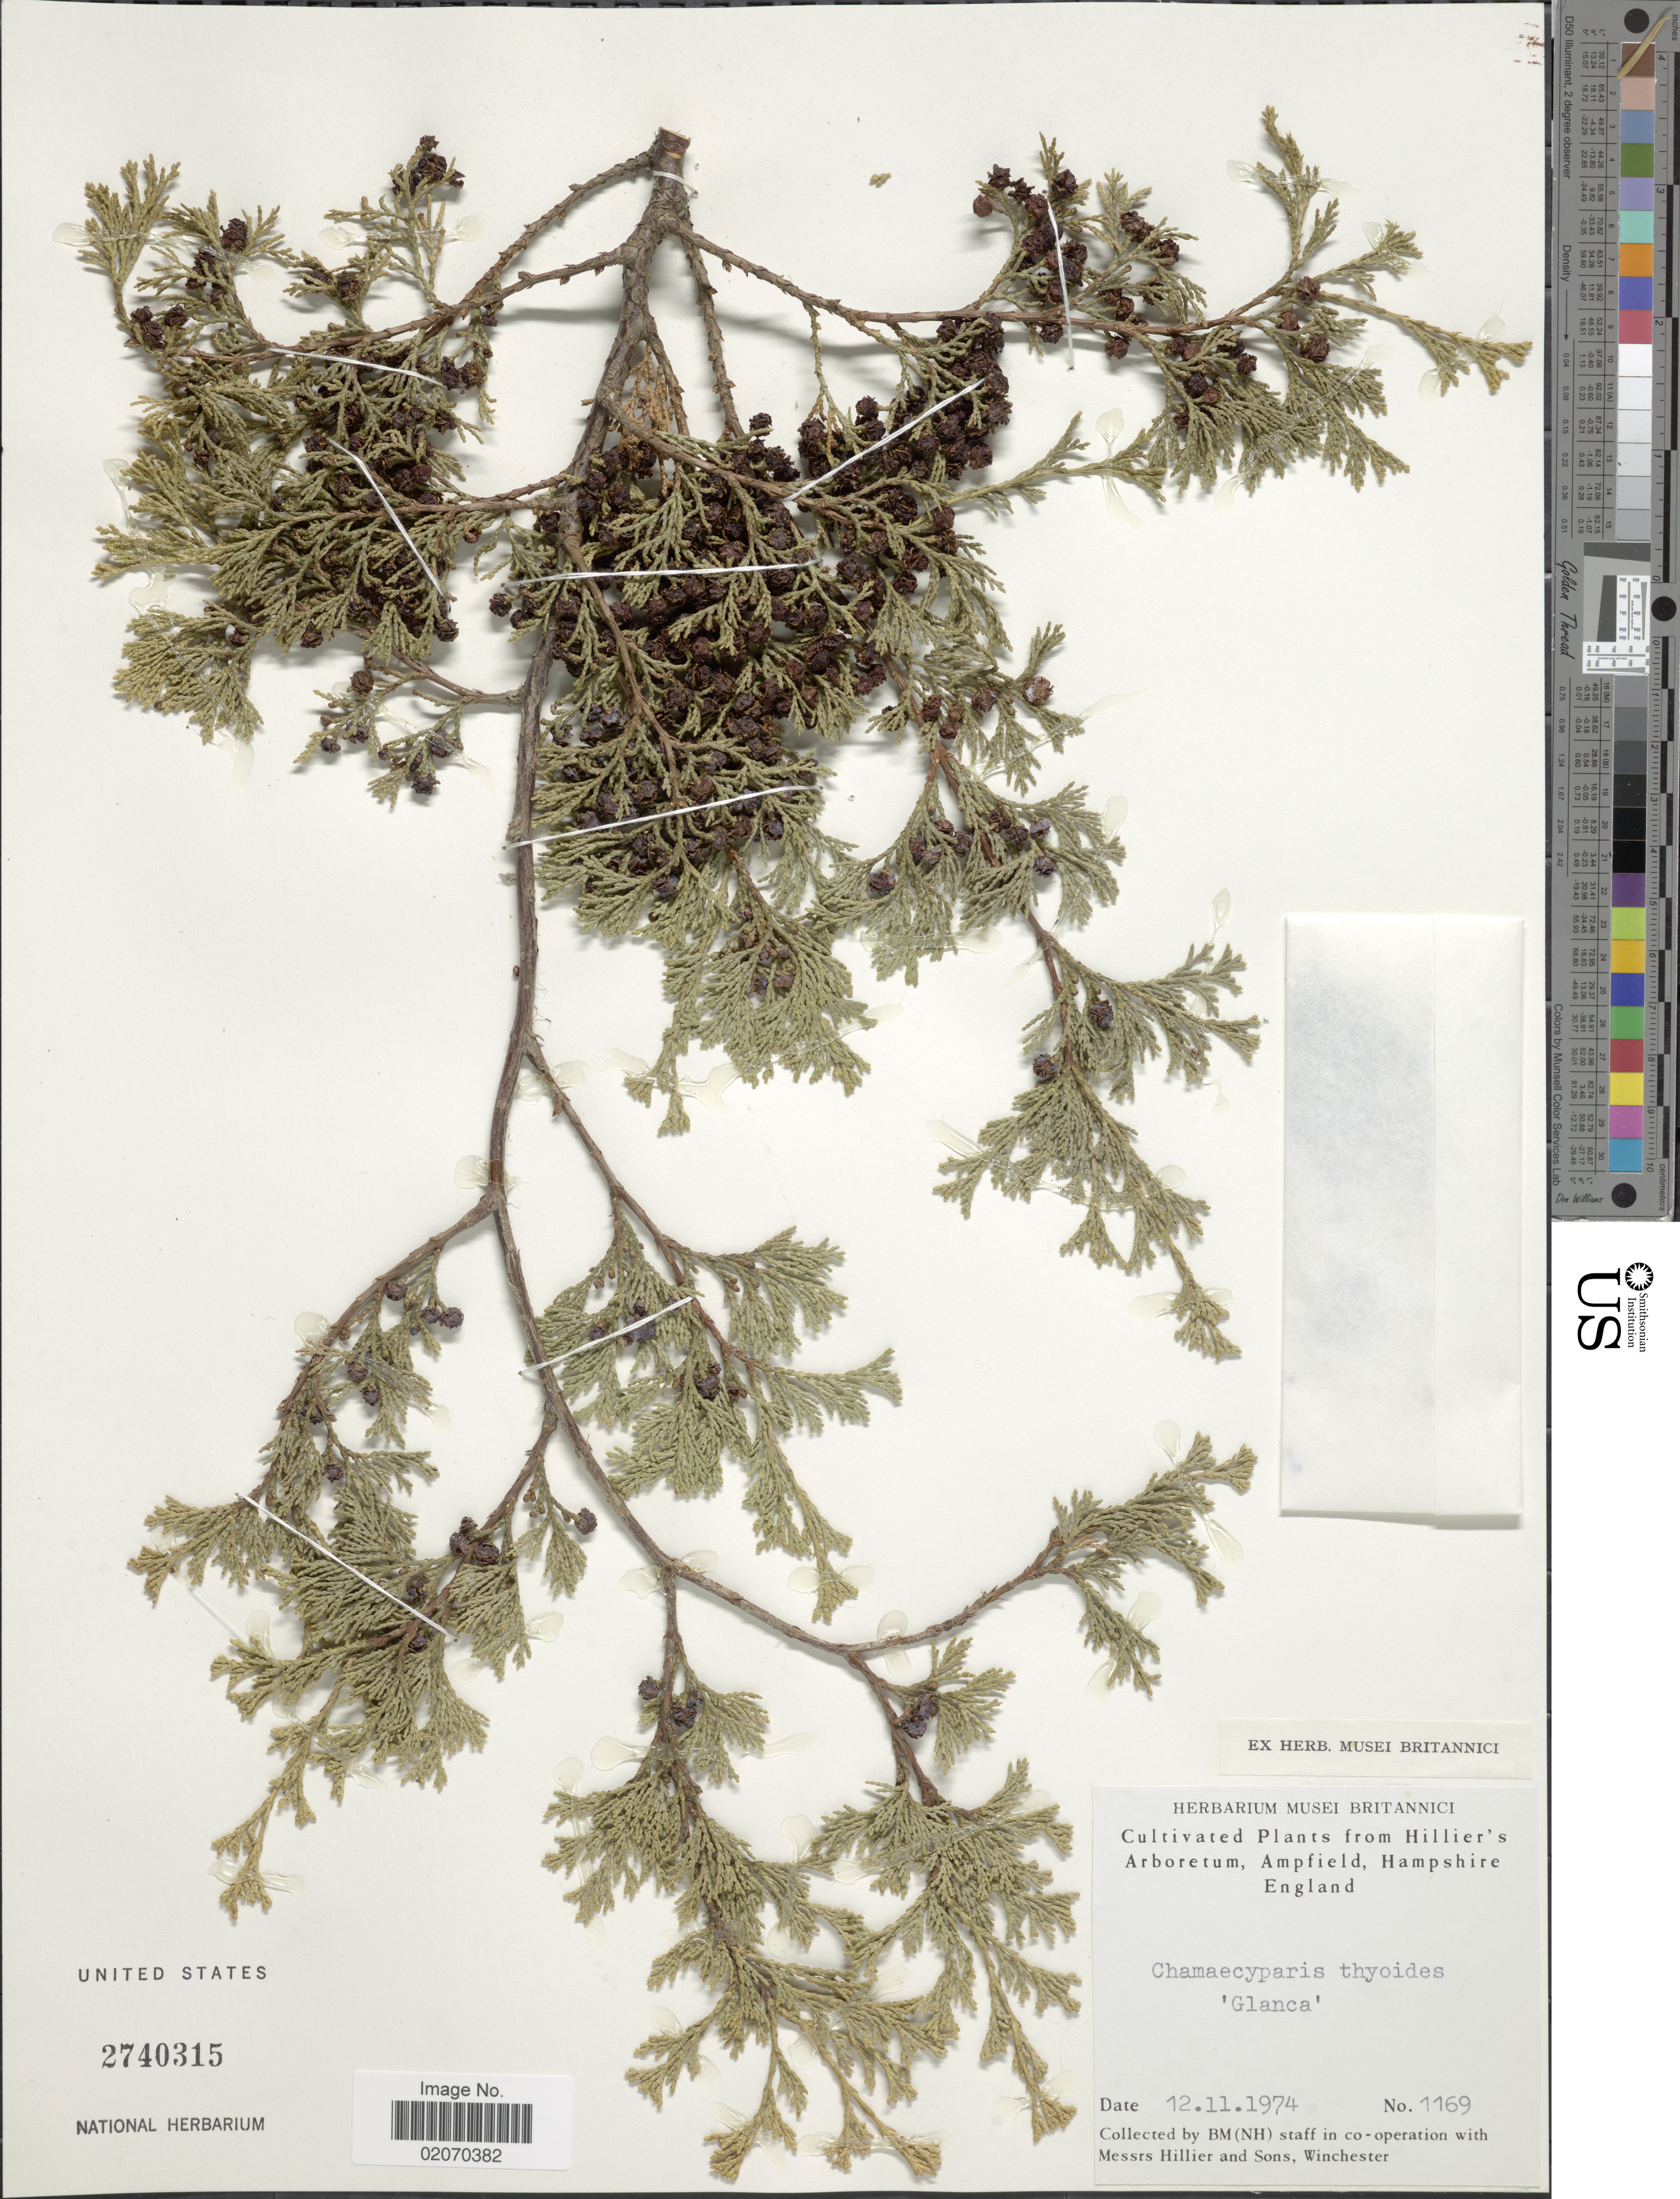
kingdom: Plantae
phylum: Tracheophyta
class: Pinopsida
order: Pinales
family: Cupressaceae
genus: Chamaecyparis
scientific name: Chamaecyparis thyoides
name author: (L.) Britton, Stearns & Poggenb.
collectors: ex herb. Musei Britannici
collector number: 1169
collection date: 1974-11-12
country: United Kingdom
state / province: England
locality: Hillier's Arboretum, Ampfield, Hampshire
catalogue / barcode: US 2740315